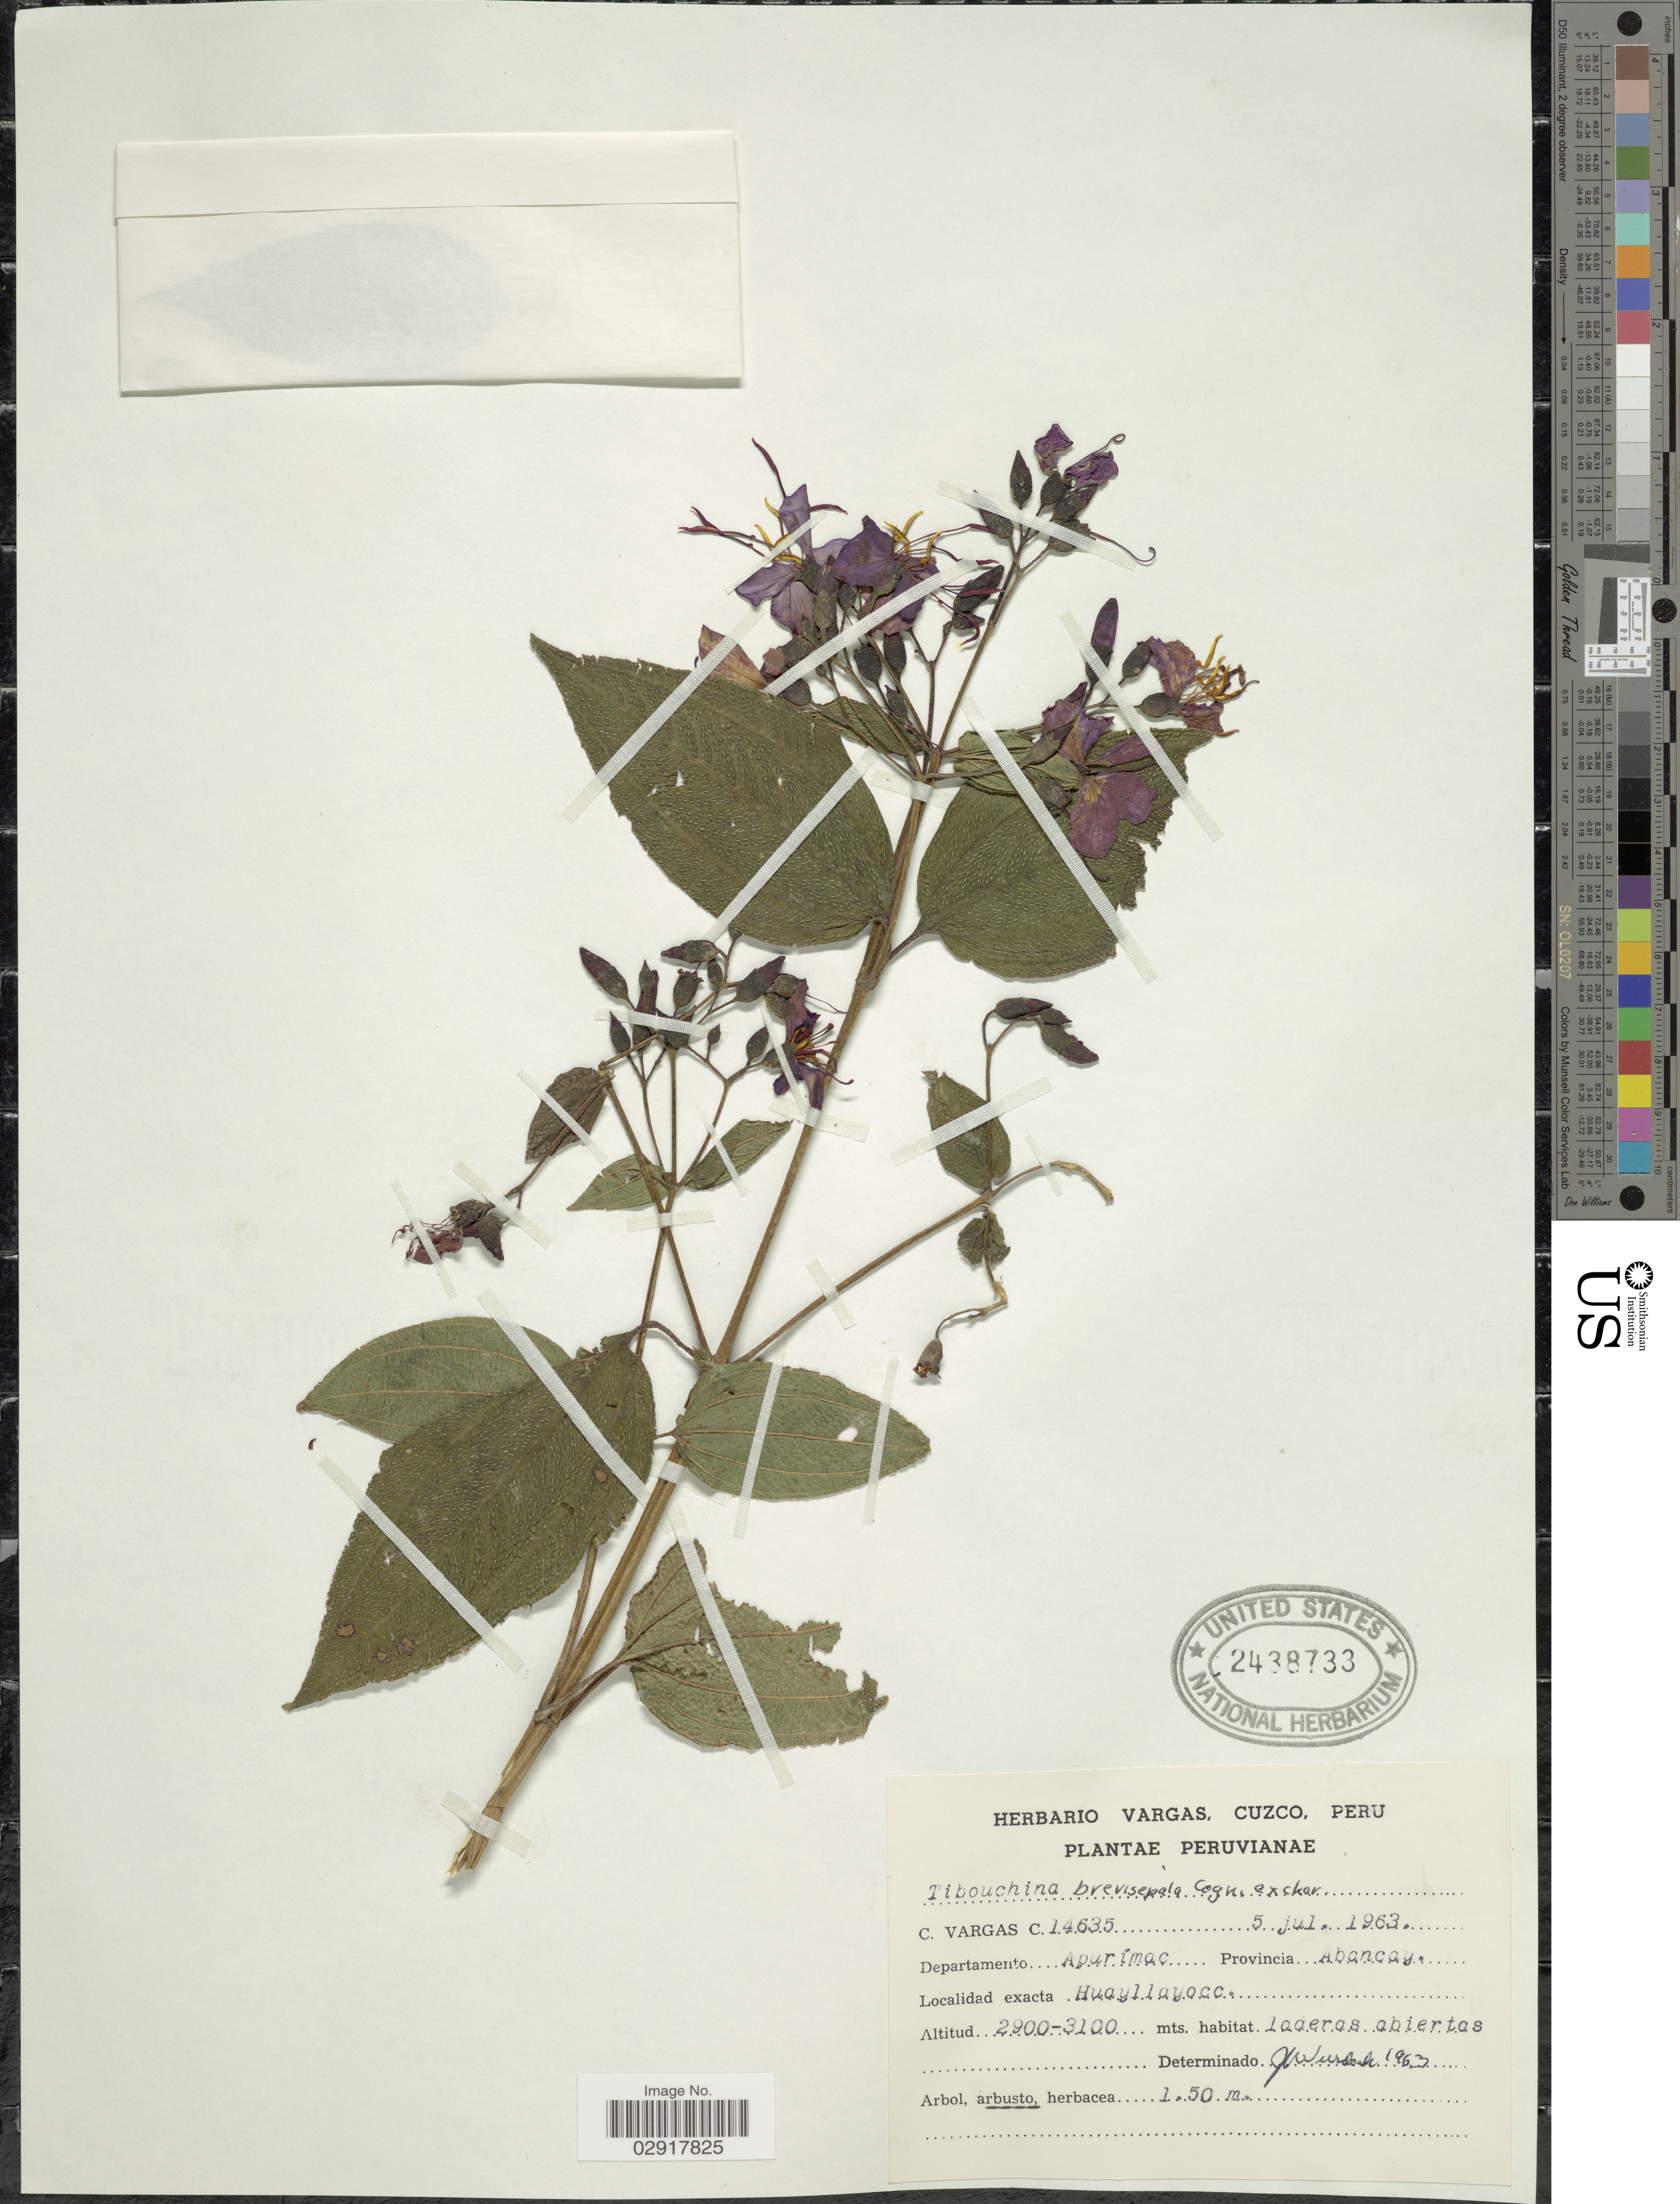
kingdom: Plantae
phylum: Tracheophyta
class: Magnoliopsida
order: Myrtales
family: Melastomataceae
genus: Tibouchina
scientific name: Tibouchina brevisepala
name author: Cogn.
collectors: C. Vargas Calderón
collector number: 14635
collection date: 1963-07-05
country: Peru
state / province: Apurímac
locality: Departamento Apurímac. Provincia Abancay. Huayllayocc.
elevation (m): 2900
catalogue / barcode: US 2438733